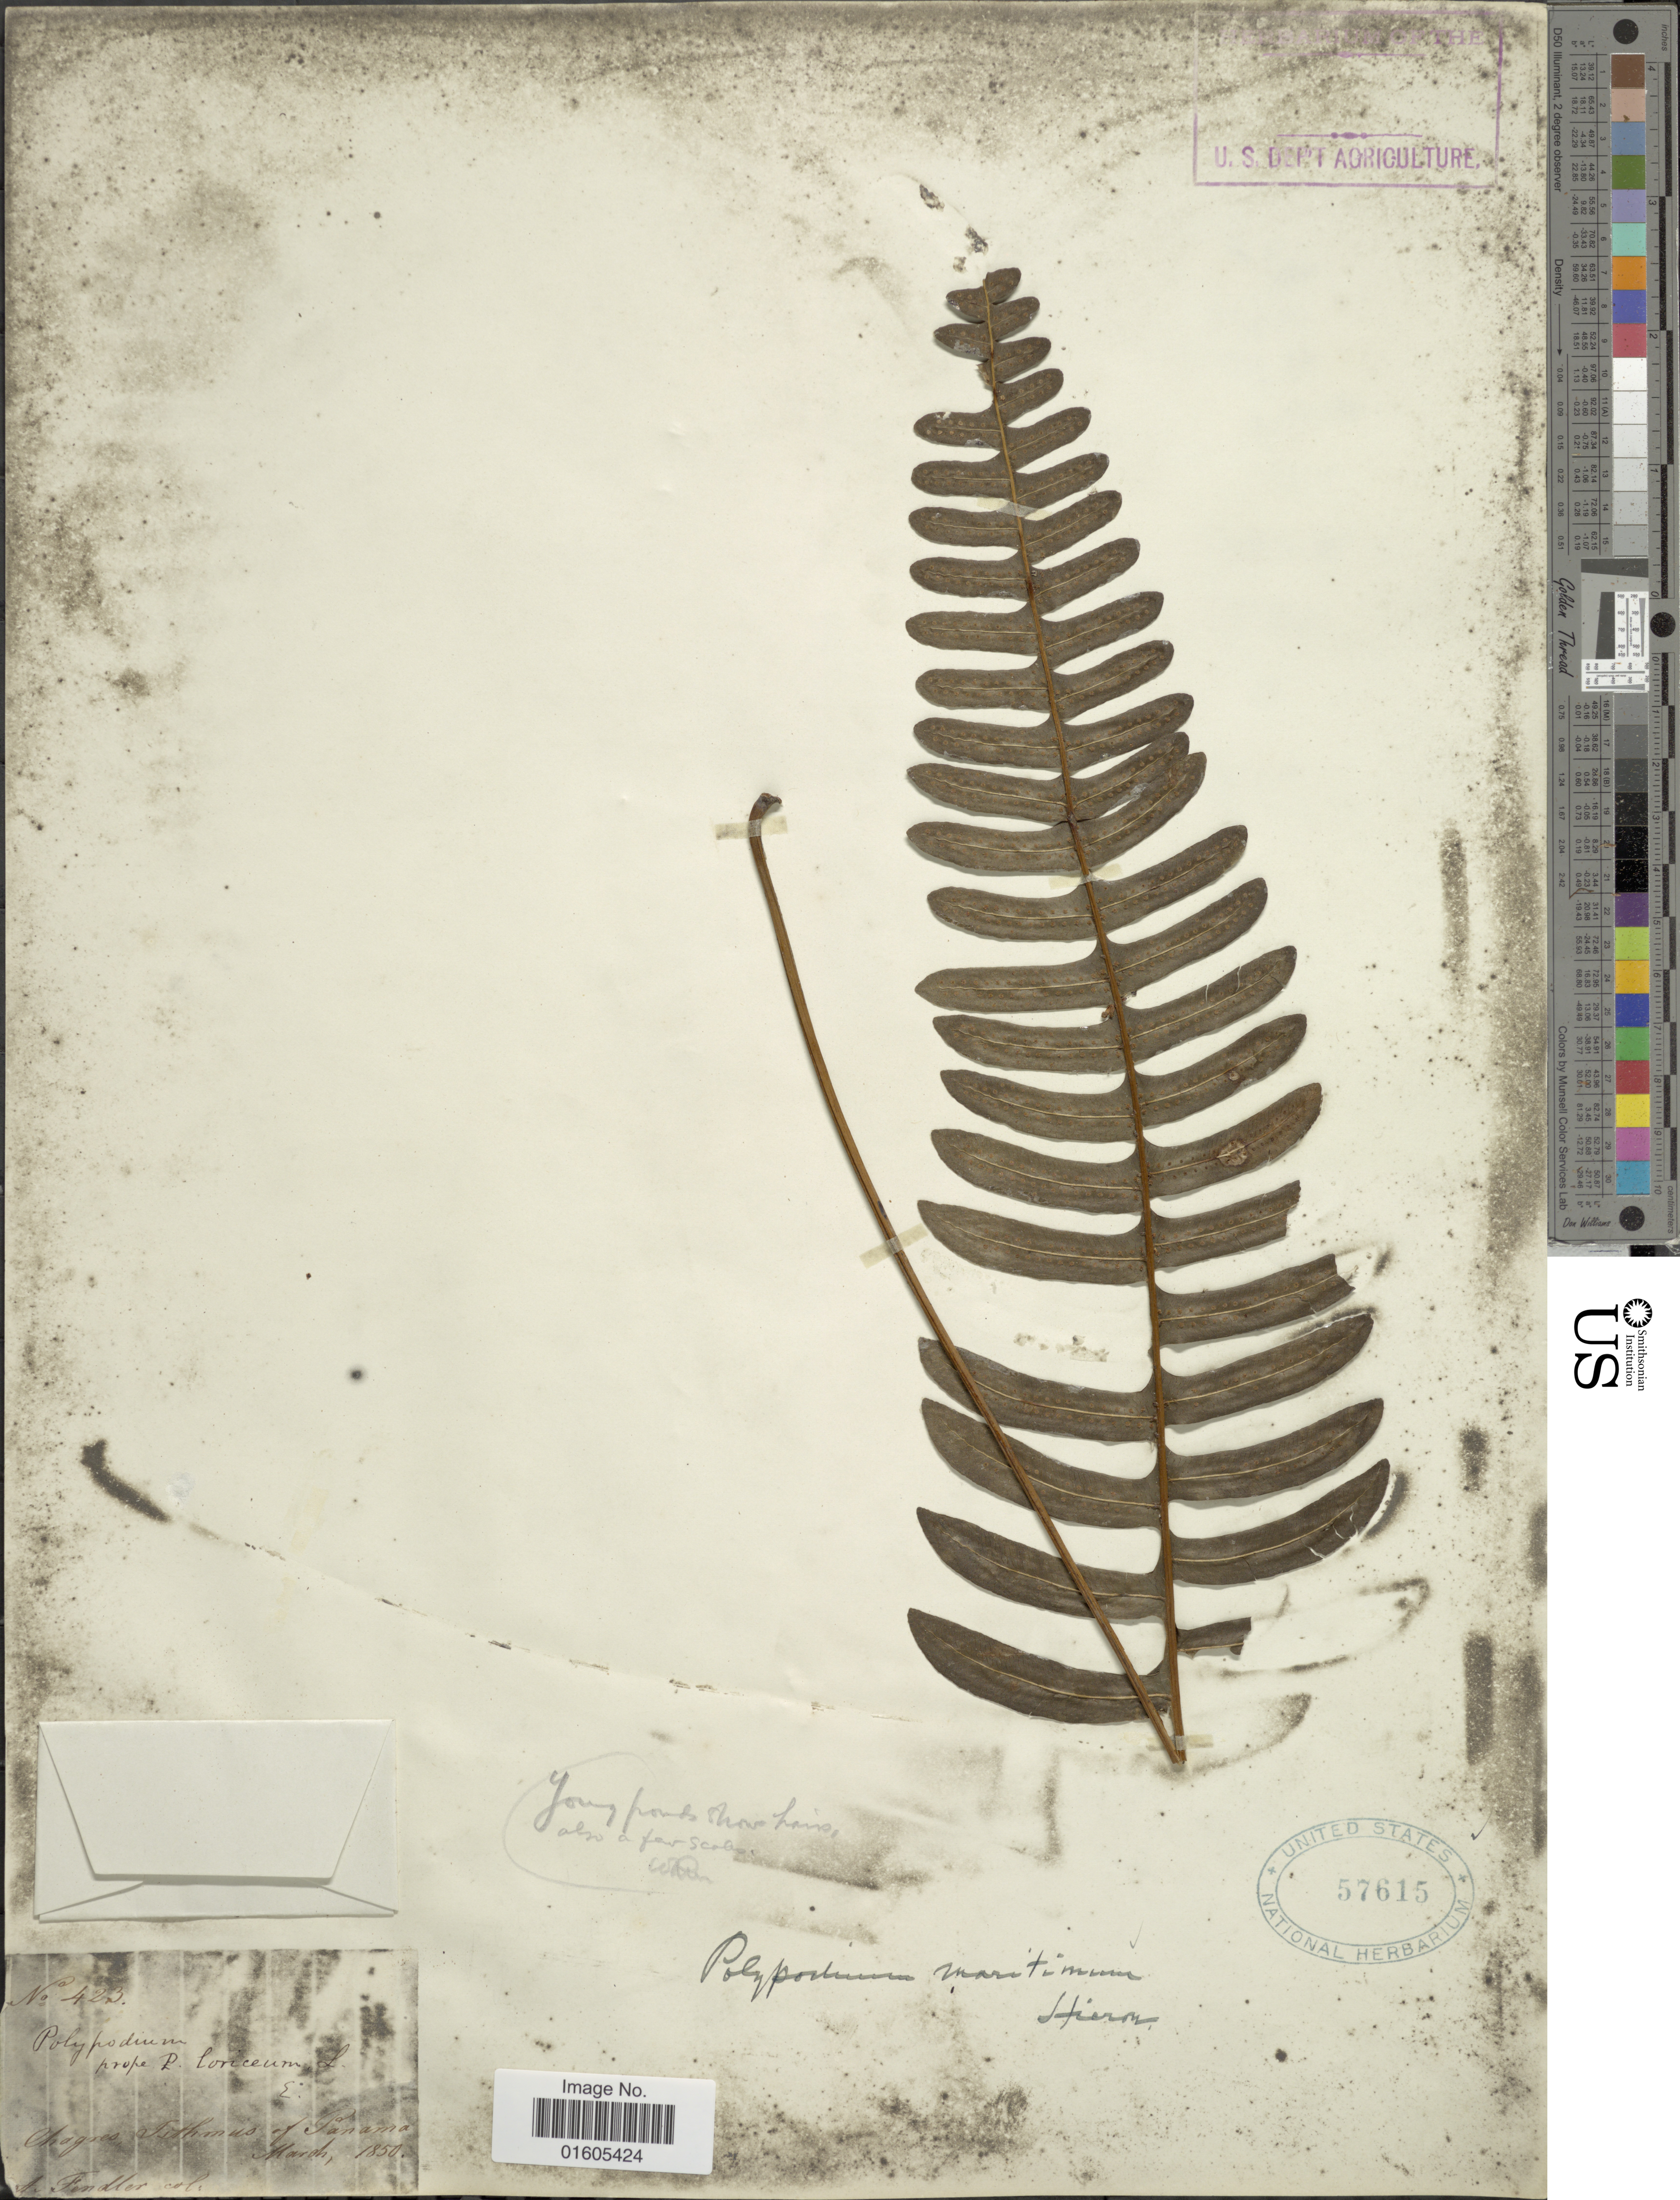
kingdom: Plantae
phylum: Tracheophyta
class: Polypodiopsida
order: Polypodiales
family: Polypodiaceae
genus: Serpocaulon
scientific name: Serpocaulon maritimum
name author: (Hieron.) A.R. Sm.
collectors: A. Fendler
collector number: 423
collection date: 1850-03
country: Panama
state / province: Panamá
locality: Chagres Isthmus of Panama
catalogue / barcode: US 57615